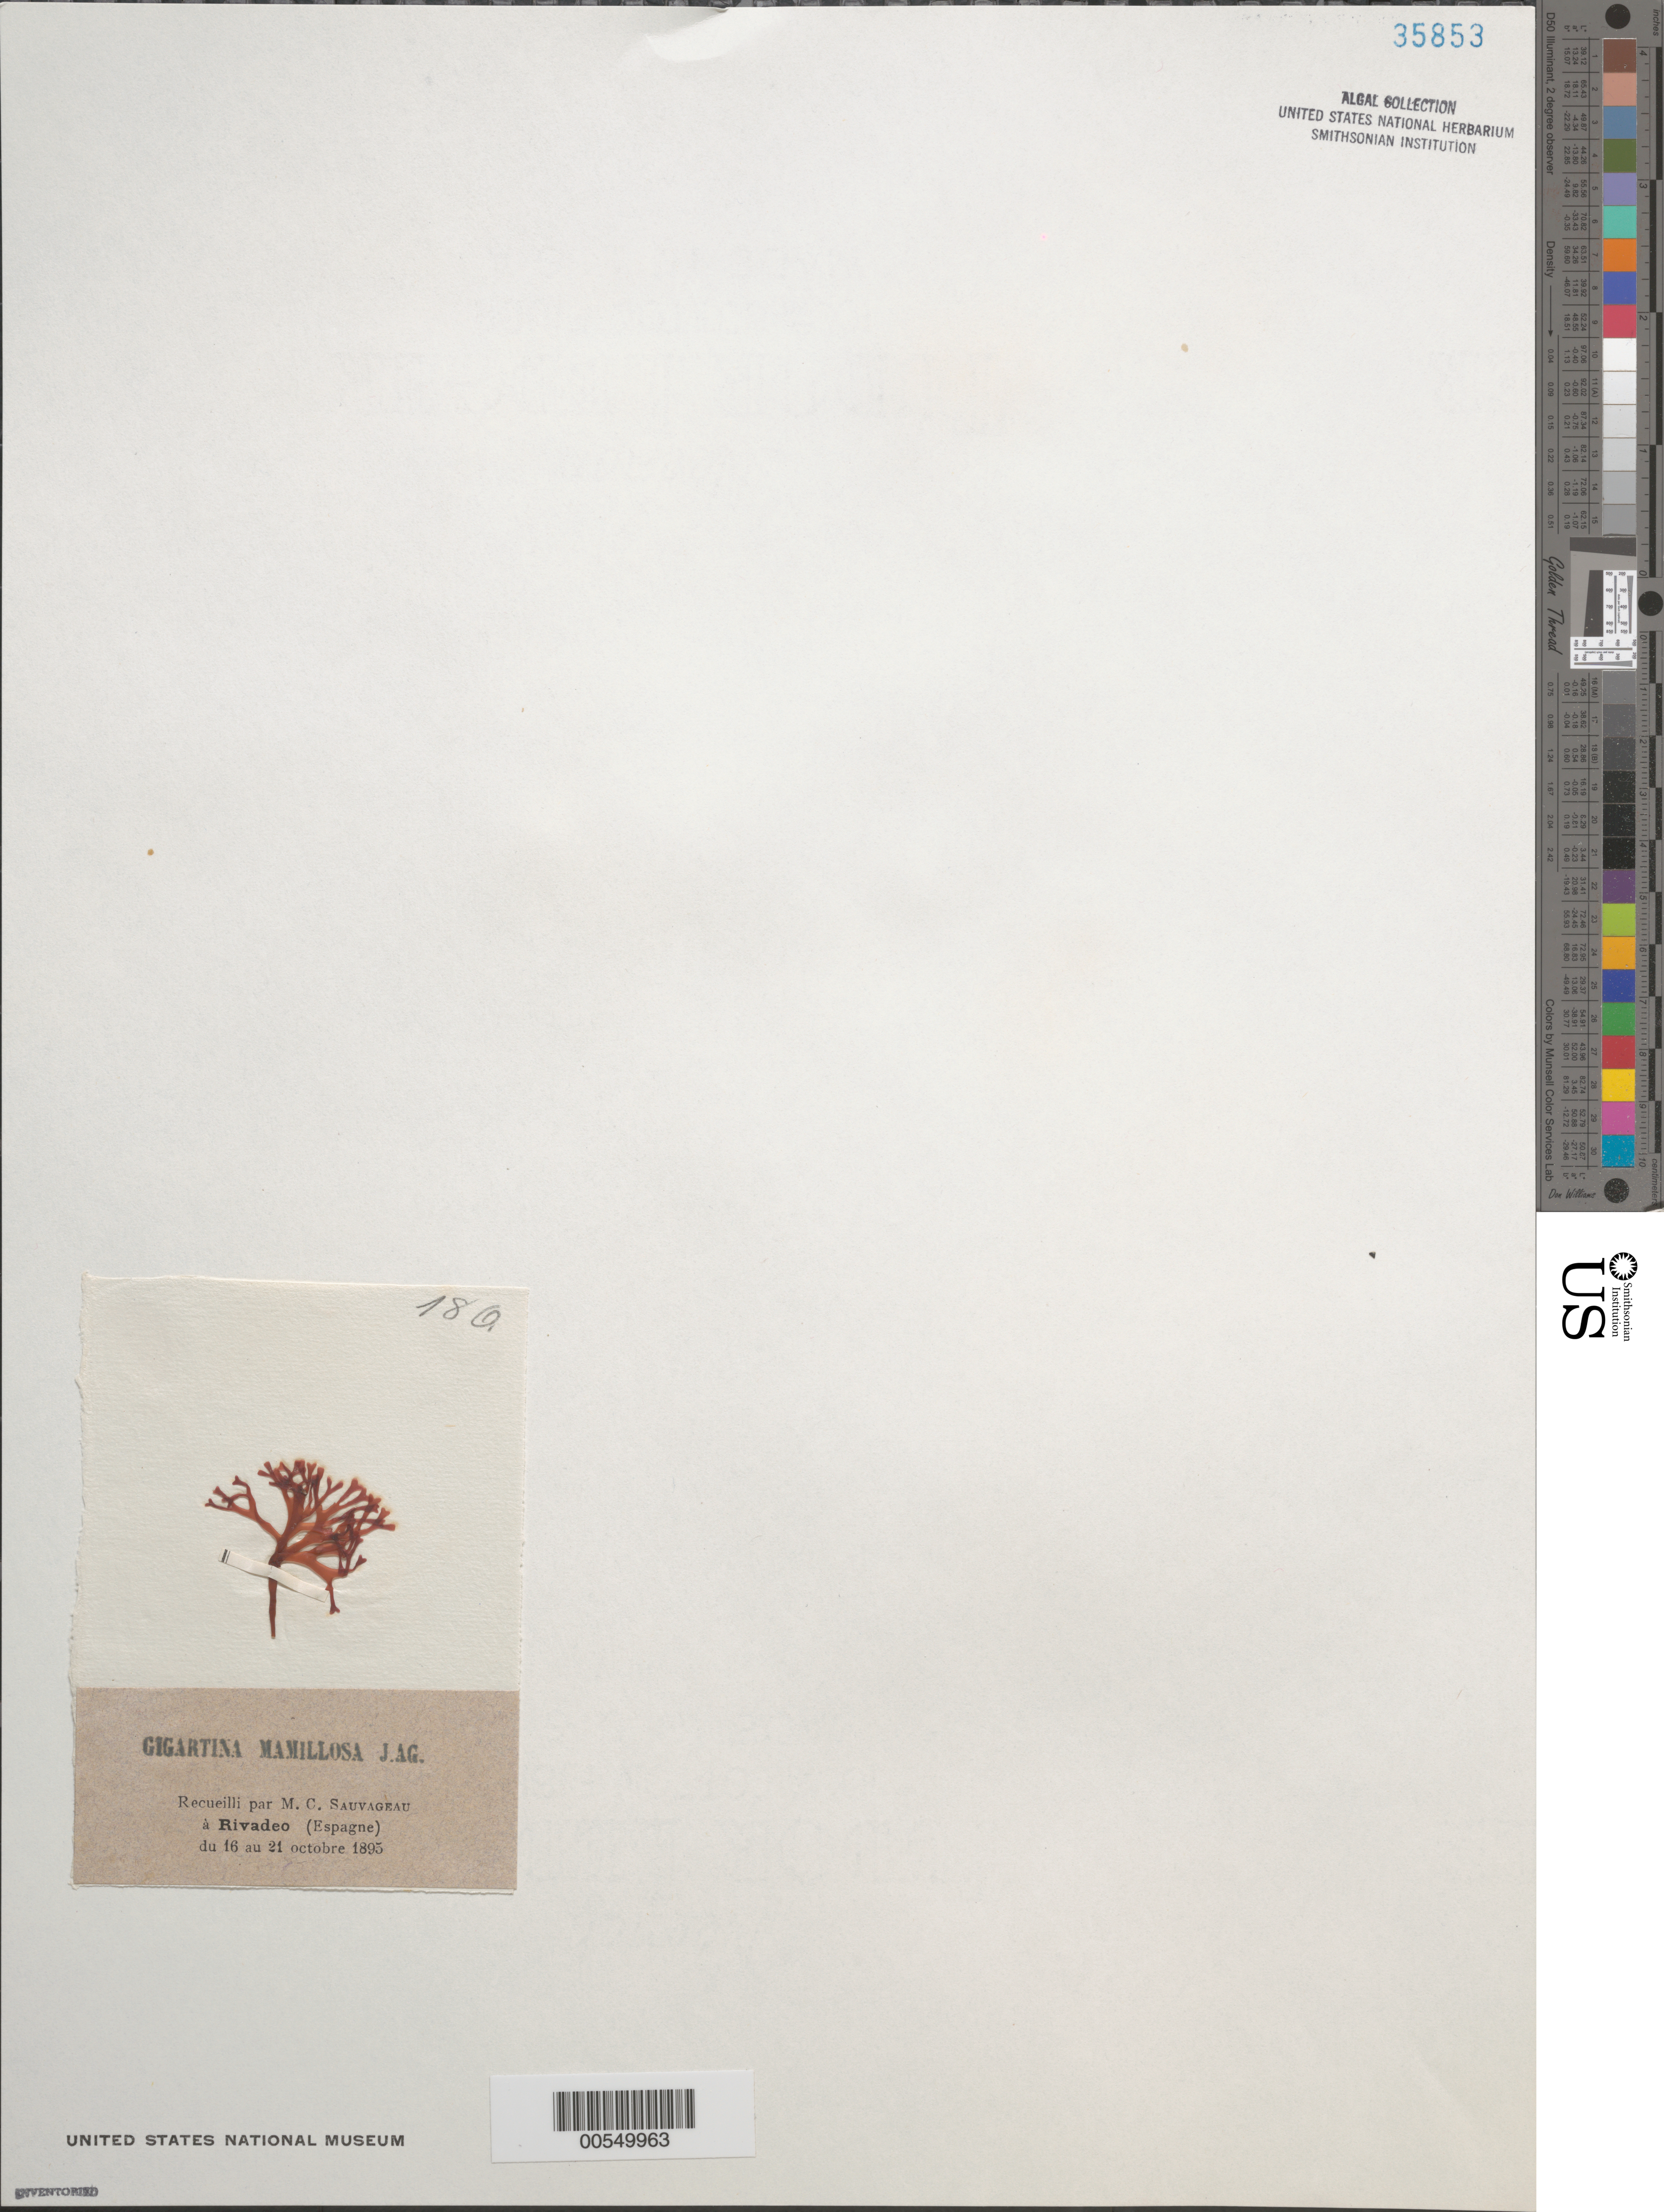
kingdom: Plantae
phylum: Rhodophyta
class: Florideophyceae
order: Gigartinales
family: Phyllophoraceae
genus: Mastocarpus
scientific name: Mastocarpus stellatus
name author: (Stackh.) Guiry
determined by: Algae name updating Project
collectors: C. F. Sauvageau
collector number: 186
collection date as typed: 16 Oct 1895 TO 21 Oct 1895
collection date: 1895-10-16/1895-10-21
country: Spain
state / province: Galicia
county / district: Lugo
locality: Ribadeo (rivadeo)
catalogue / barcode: US 35853